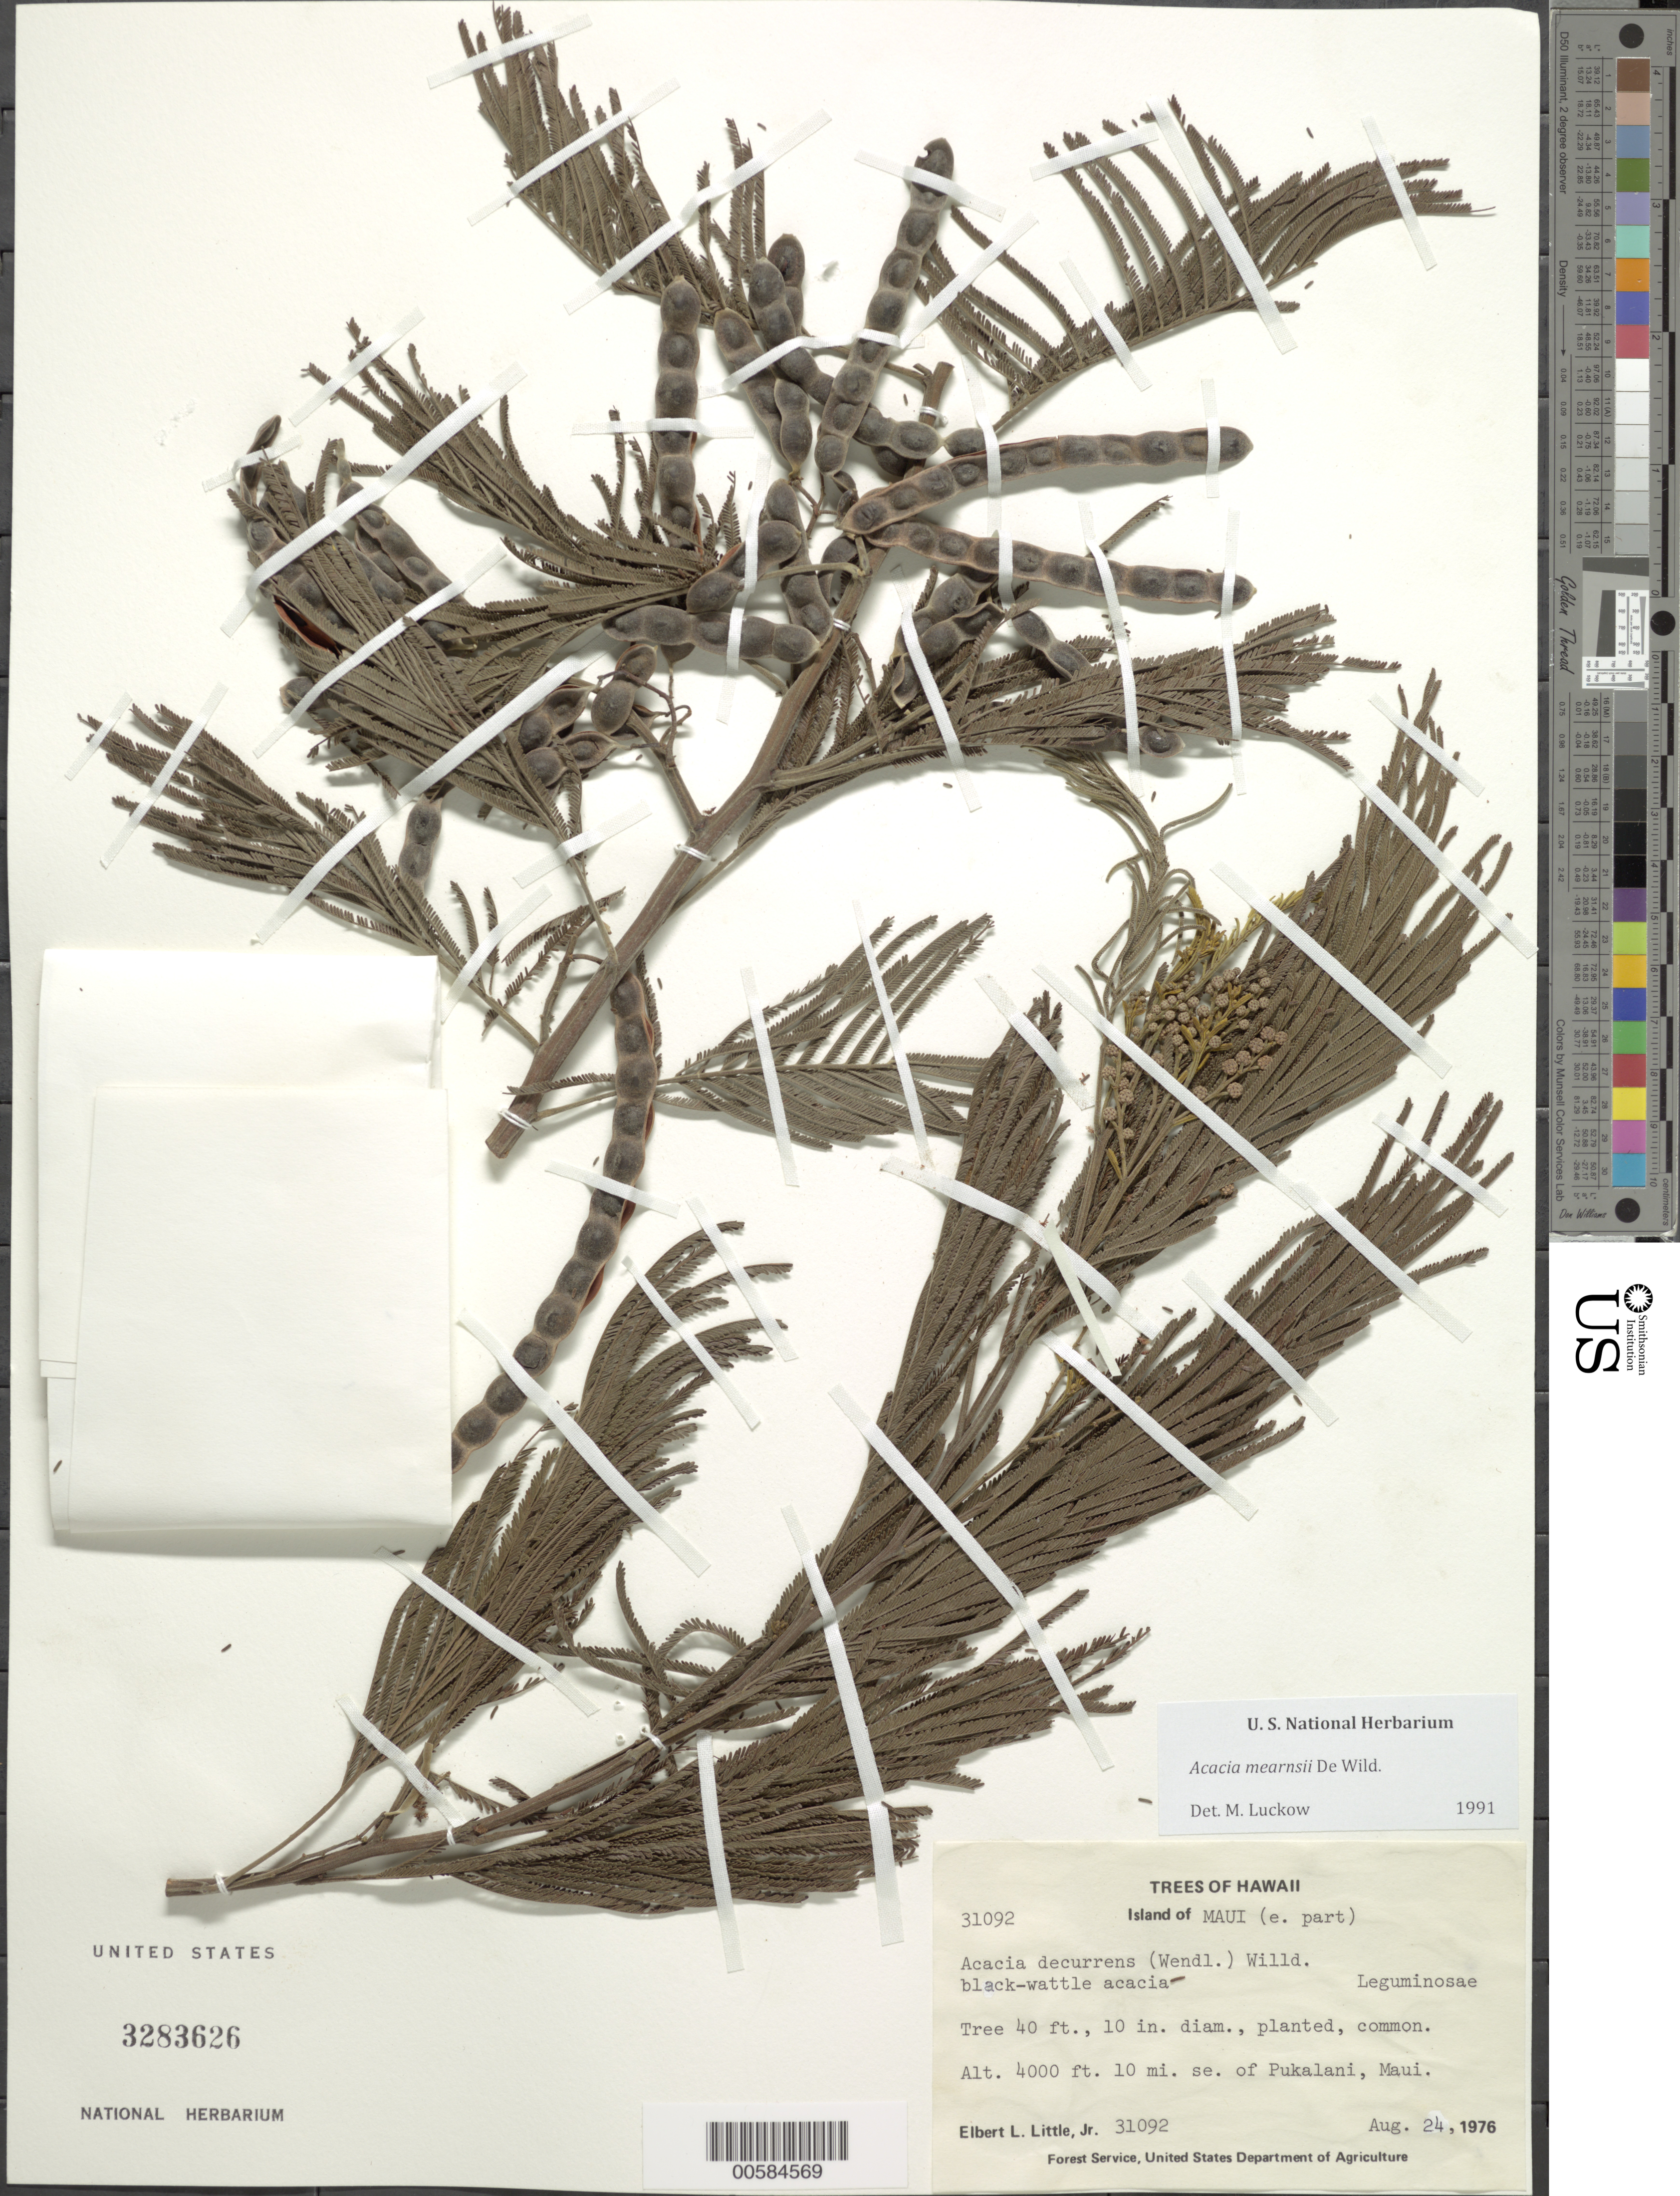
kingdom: Plantae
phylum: Tracheophyta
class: Magnoliopsida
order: Fabales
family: Fabaceae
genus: Acacia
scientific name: Acacia mearnsii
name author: De Wild.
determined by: Luckow, M. A.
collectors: E. L. Little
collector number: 31092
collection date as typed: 24 Aug 1976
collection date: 1976-08-24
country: United States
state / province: Hawaii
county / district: Maui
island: Maui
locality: E Maui, 10 mi SE of Pukalani.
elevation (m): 1219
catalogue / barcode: US 3283626